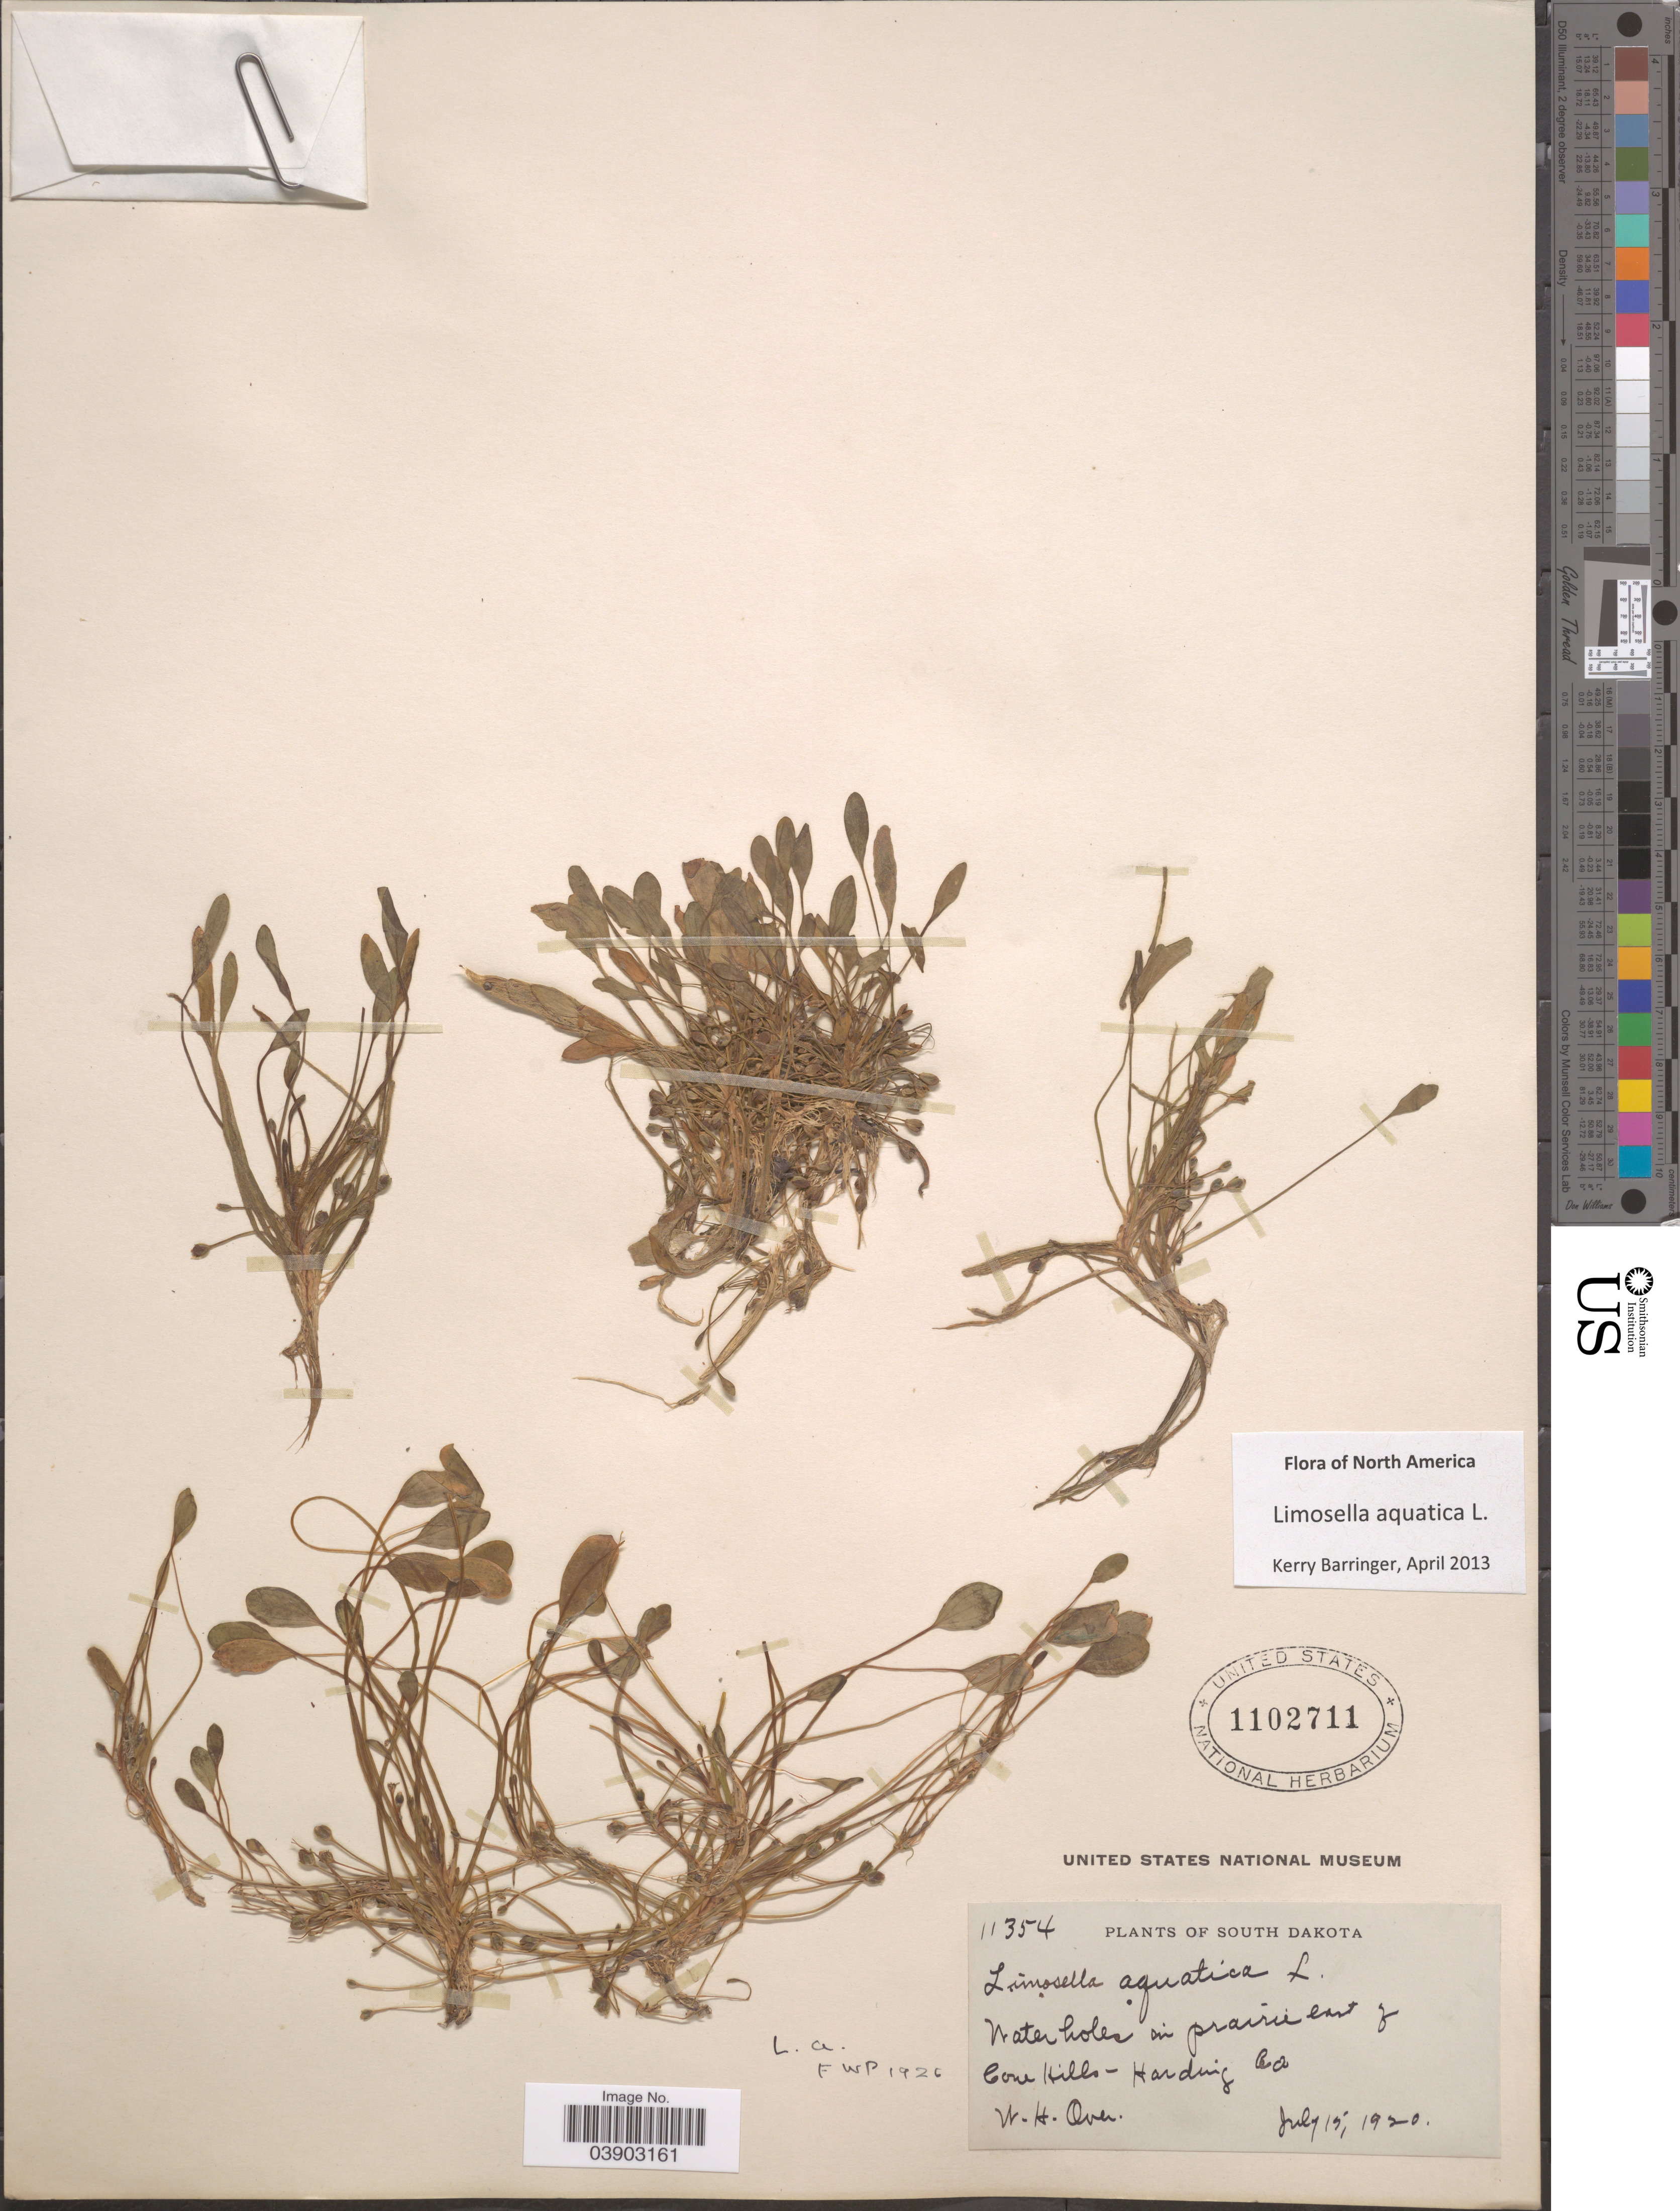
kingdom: Plantae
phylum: Tracheophyta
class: Magnoliopsida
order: Lamiales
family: Scrophulariaceae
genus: Limosella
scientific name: Limosella aquatica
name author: L.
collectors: W. Over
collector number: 11354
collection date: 1920-07-15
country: United States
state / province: South Dakota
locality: Water holes in prairie east of Cone Hills - Harding Co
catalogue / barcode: US 1102711